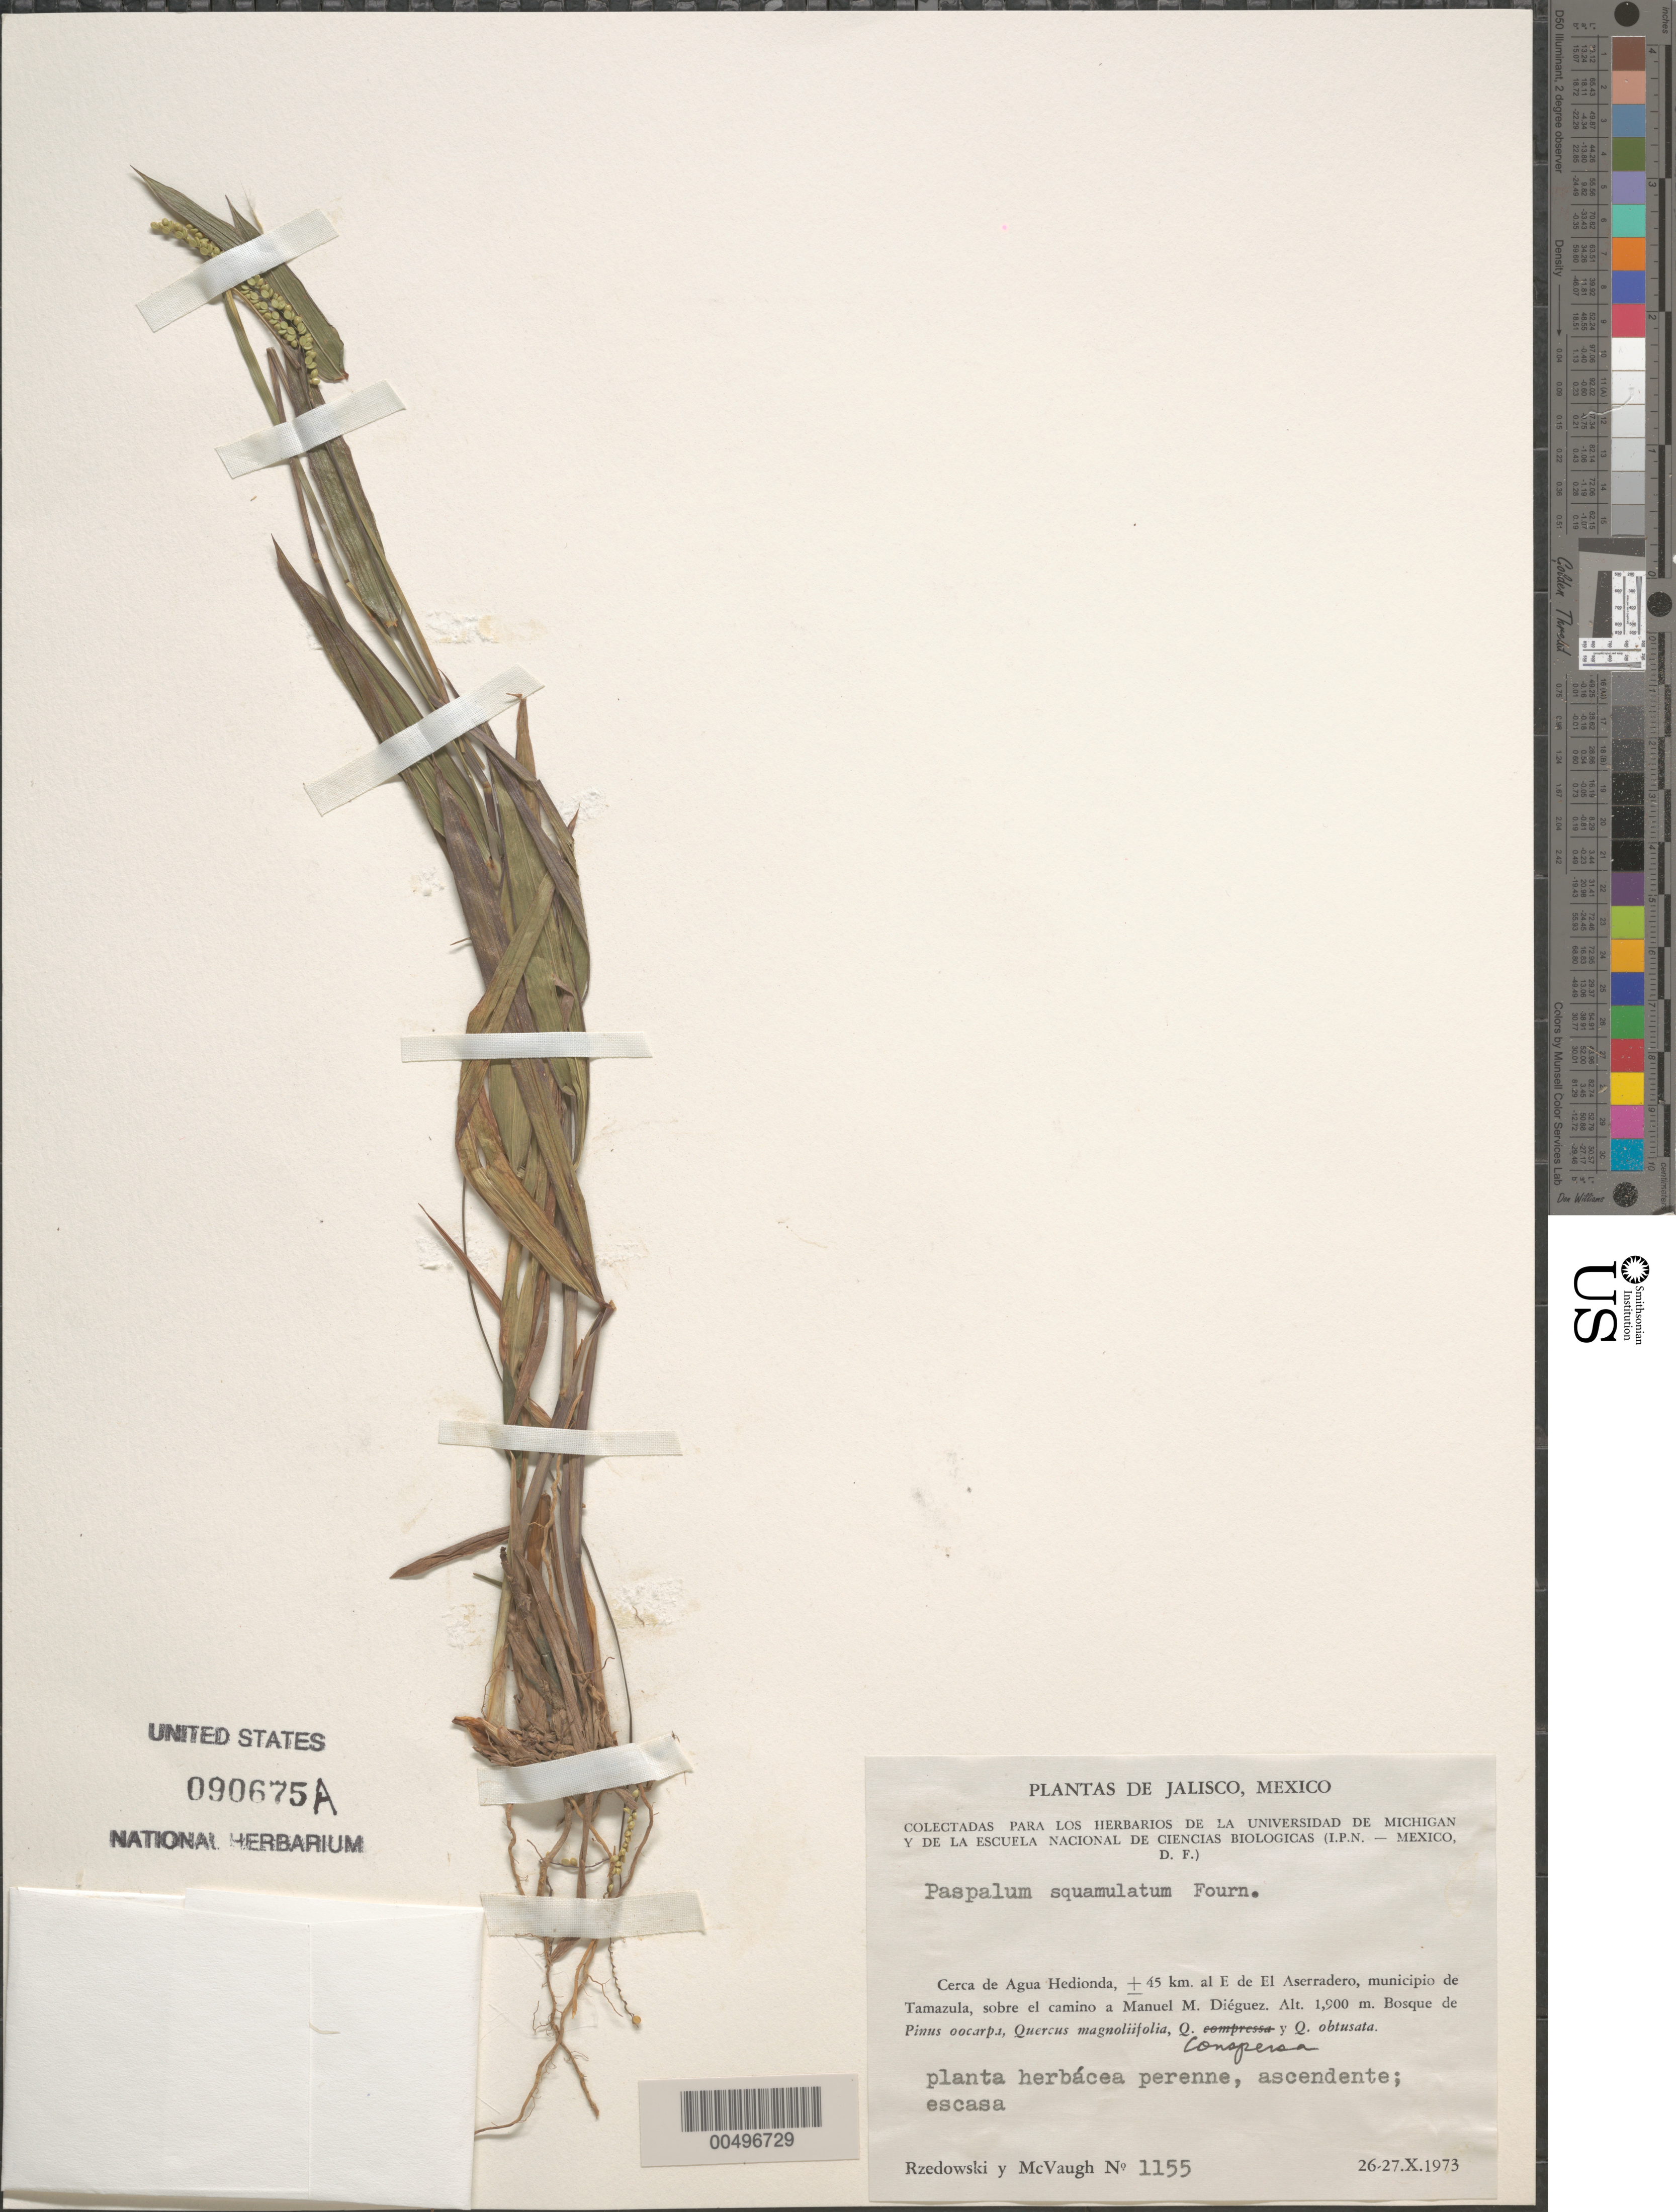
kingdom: Plantae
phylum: Tracheophyta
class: Liliopsida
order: Poales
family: Poaceae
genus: Panicum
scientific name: Panicum squamulatum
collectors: J. Rzedowski & R. McVaugh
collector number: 1155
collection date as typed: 26 Oct 1973 to 27 Oct 1973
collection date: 1973-10-26/1973-10-27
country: Mexico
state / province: Jalisco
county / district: Tamazula de Gordiano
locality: Near Agua Hedionda, 45 km E of El Aserradero, along the rd to Manuel M. Di‚guez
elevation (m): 1900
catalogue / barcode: US 90675A